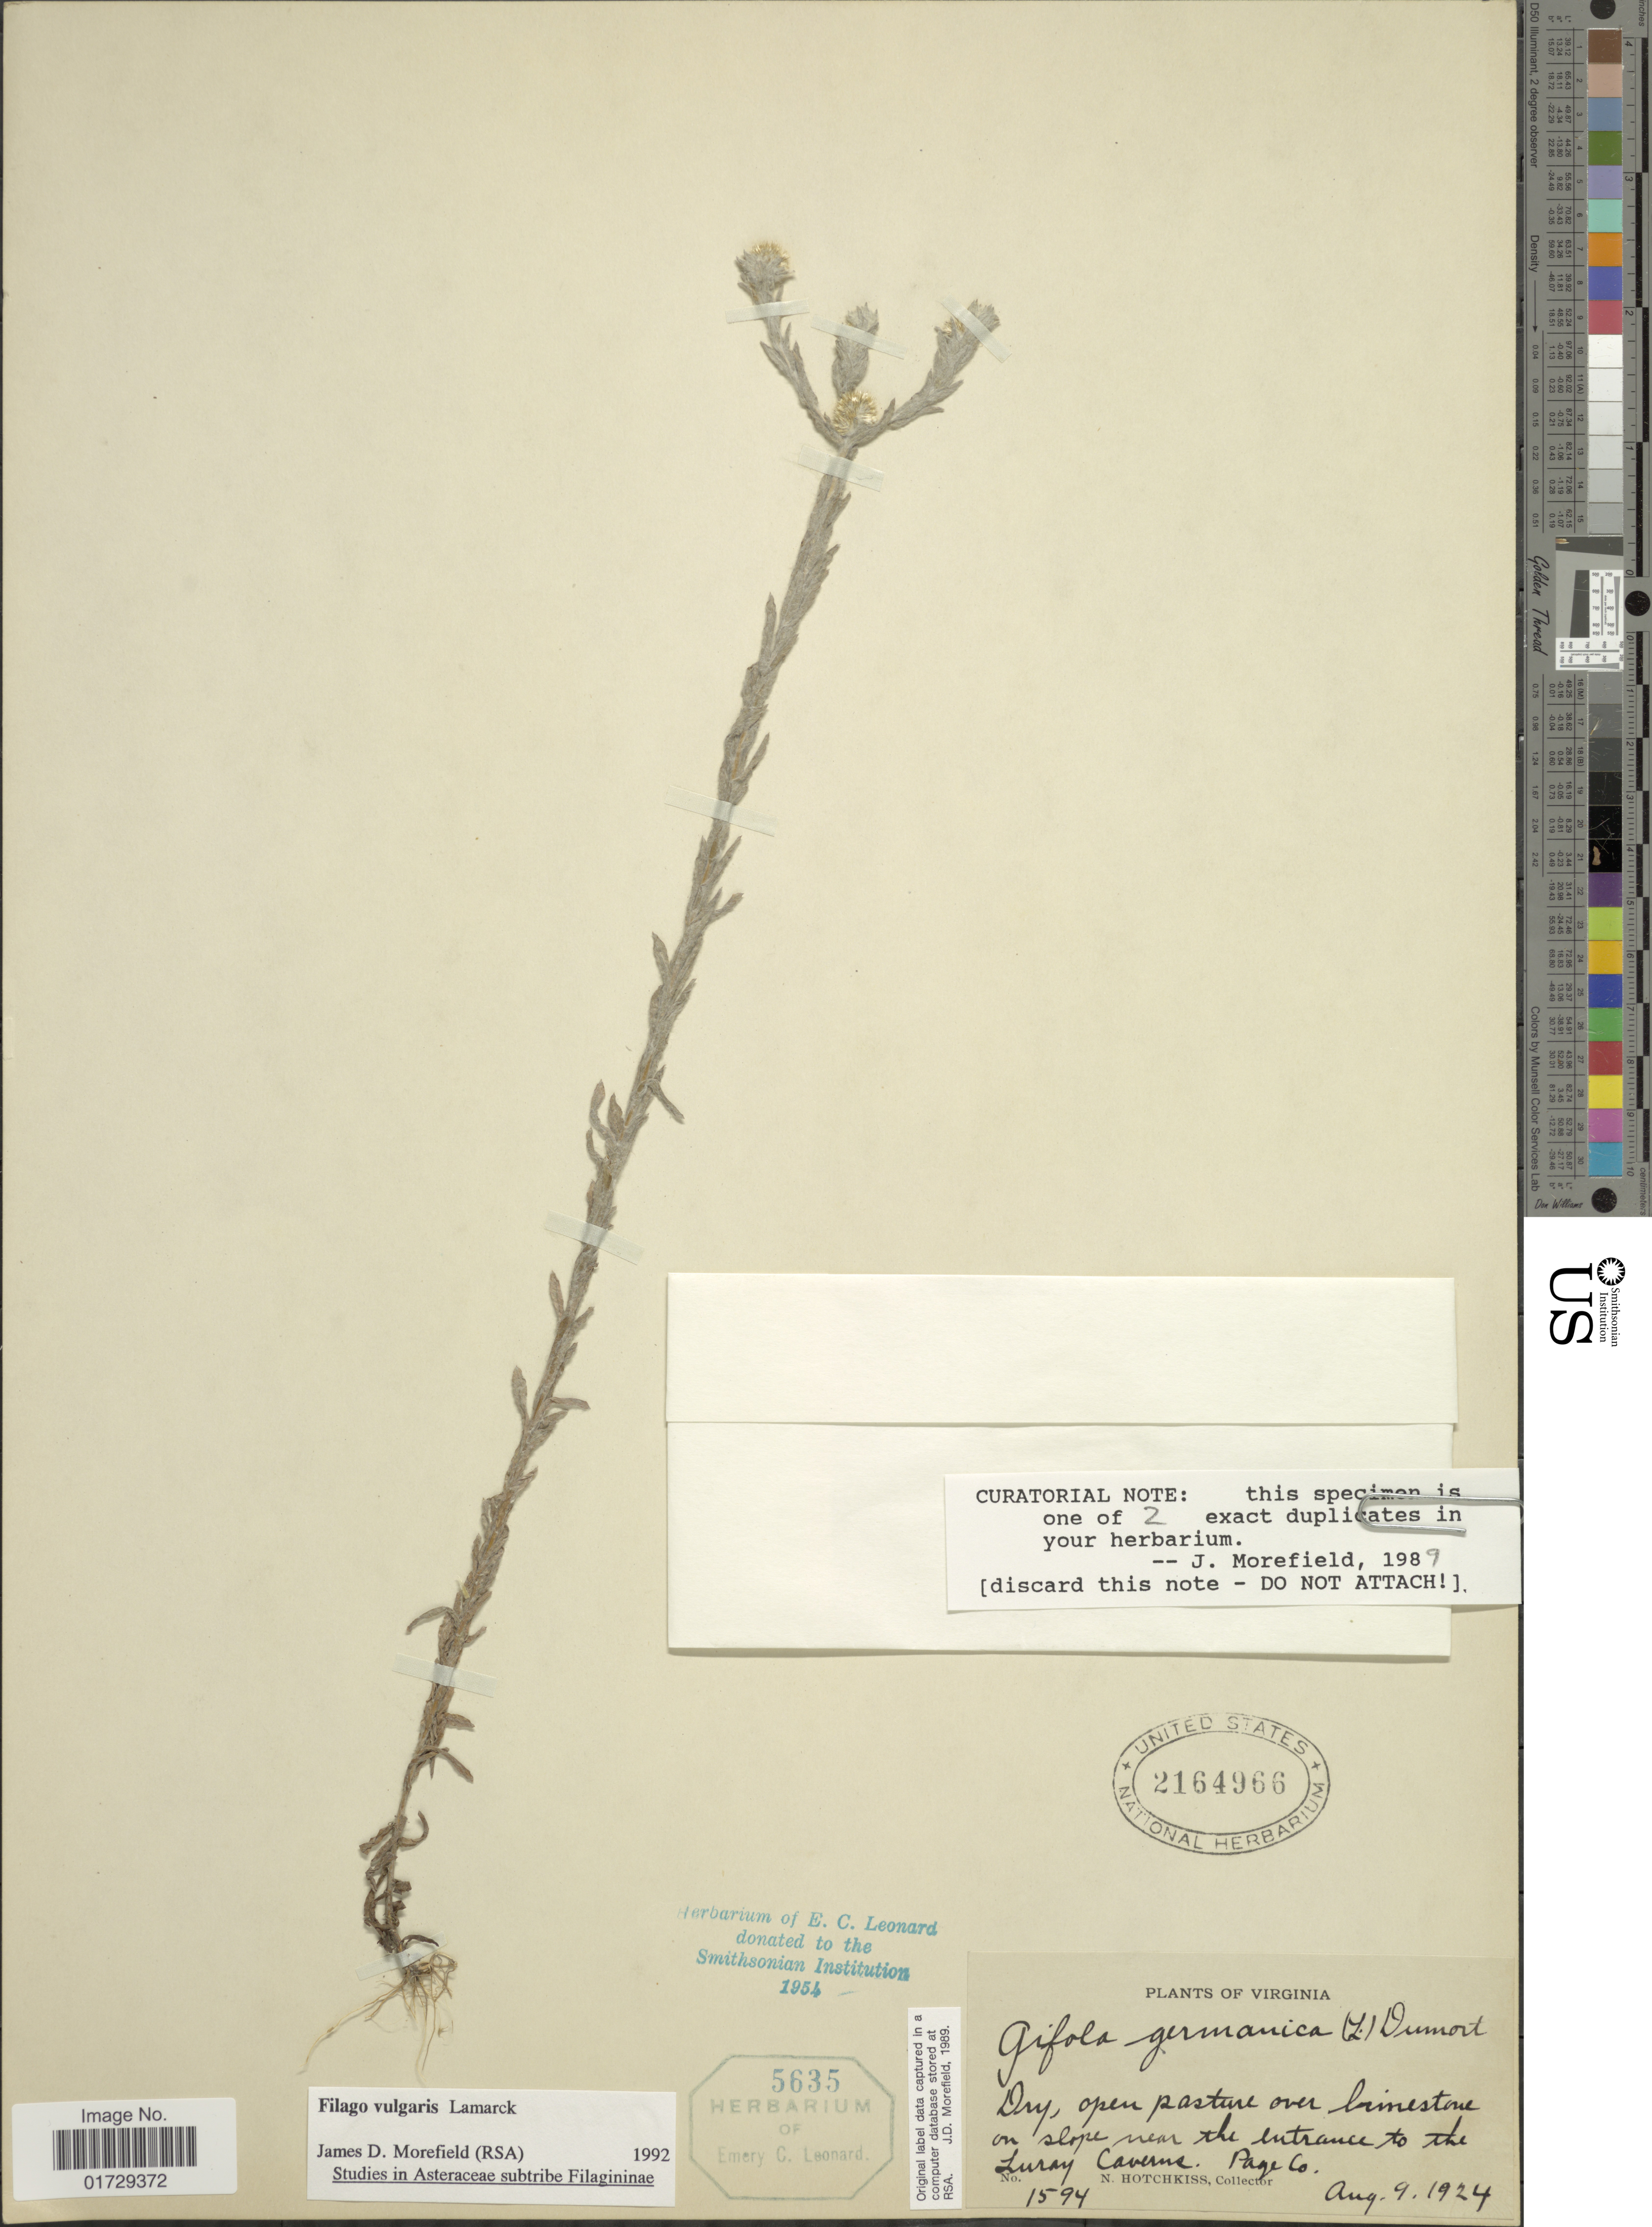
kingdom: Plantae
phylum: Tracheophyta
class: Magnoliopsida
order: Asterales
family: Asteraceae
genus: Filago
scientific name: Filago vulgaris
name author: Lam.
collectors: N. Hotchkiss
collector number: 1594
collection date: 1924-08-09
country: United States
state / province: Virginia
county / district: Page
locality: Dry, open pasture over limestone on slope near the entrance to the Luray Caverns, Page Co.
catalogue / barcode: US 2164966